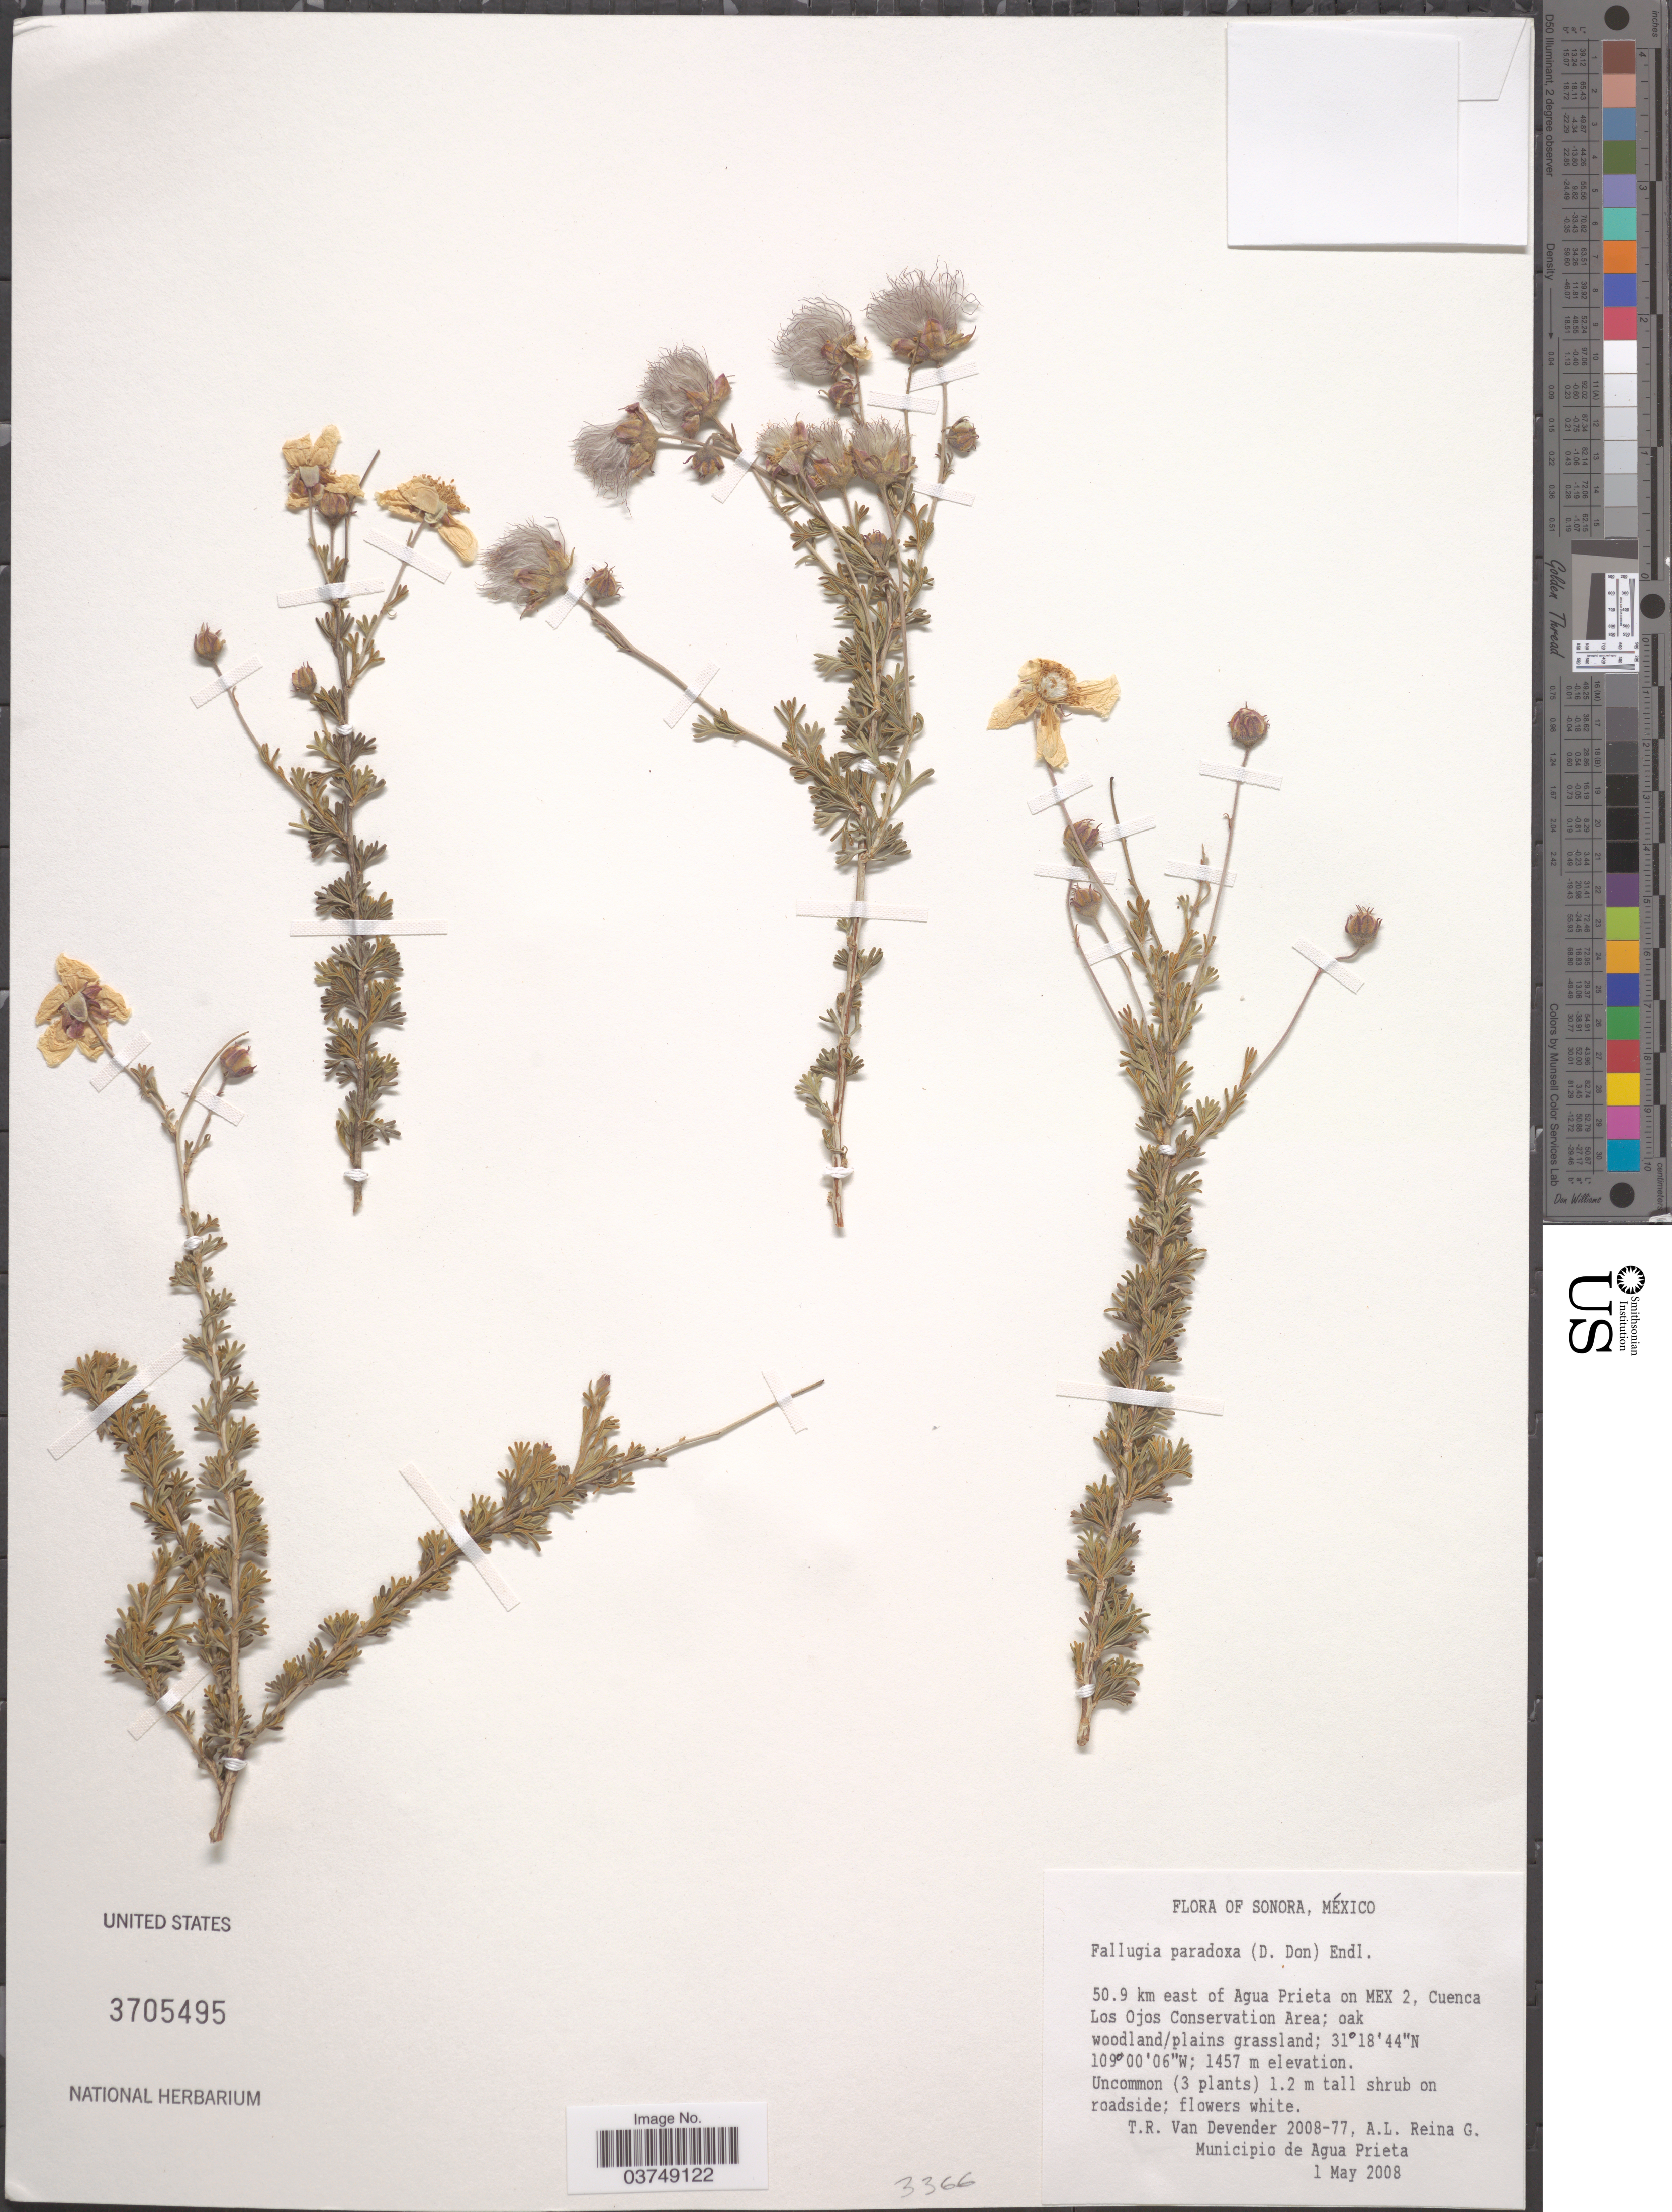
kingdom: Plantae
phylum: Tracheophyta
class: Magnoliopsida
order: Rosales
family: Rosaceae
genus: Fallugia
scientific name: Fallugia paradoxa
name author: (D. Don ex Tilloch & T. Taylor) Endl. ex Torr.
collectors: T. R. Van Devender & A. L. Reina G.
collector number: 2008-77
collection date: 2008-05-01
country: Mexico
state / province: Sonora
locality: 50.9 km east of Agua Prieta on Mex 2, Cuenca Los Ojos Conservation Area.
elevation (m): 1457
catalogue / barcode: US 3705495